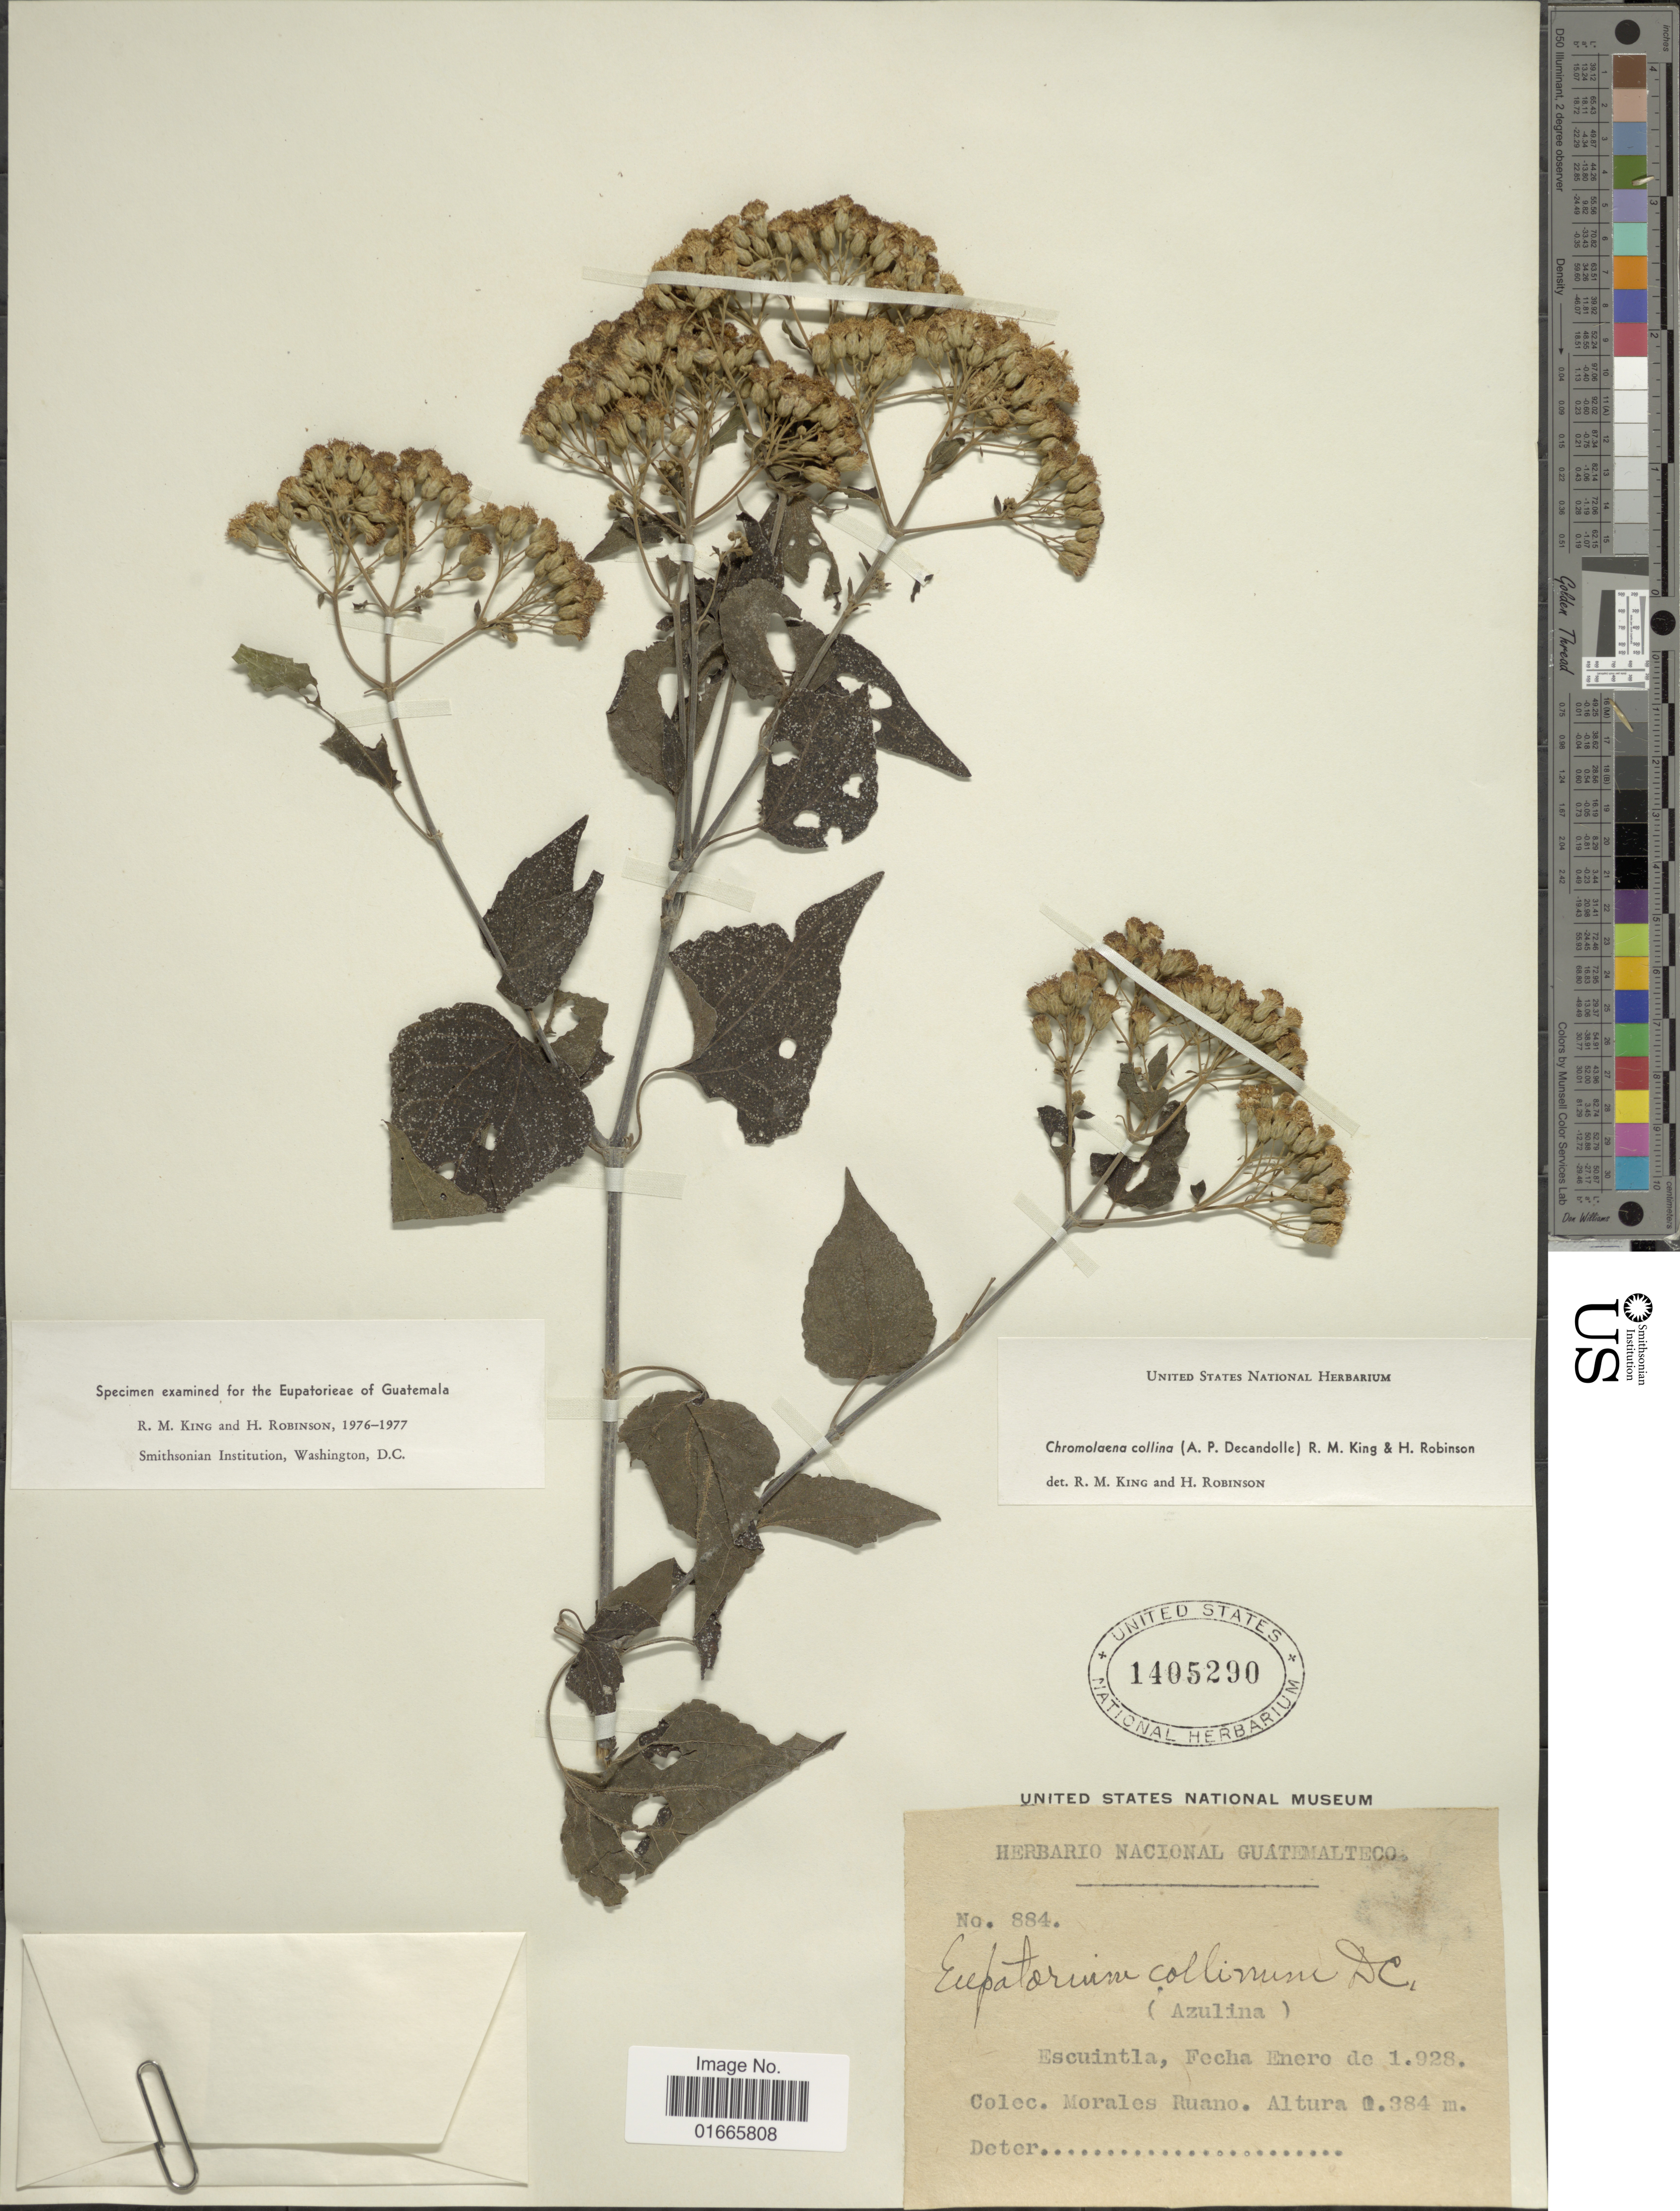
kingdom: Plantae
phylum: Tracheophyta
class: Magnoliopsida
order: Asterales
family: Asteraceae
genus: Chromolaena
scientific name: Chromolaena collina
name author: (DC.) R.M. King & H. Rob.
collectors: M. Ruano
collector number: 884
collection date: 1928-01-01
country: Guatemala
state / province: Escuintla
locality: Escuintla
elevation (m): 384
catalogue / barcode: US 1405290